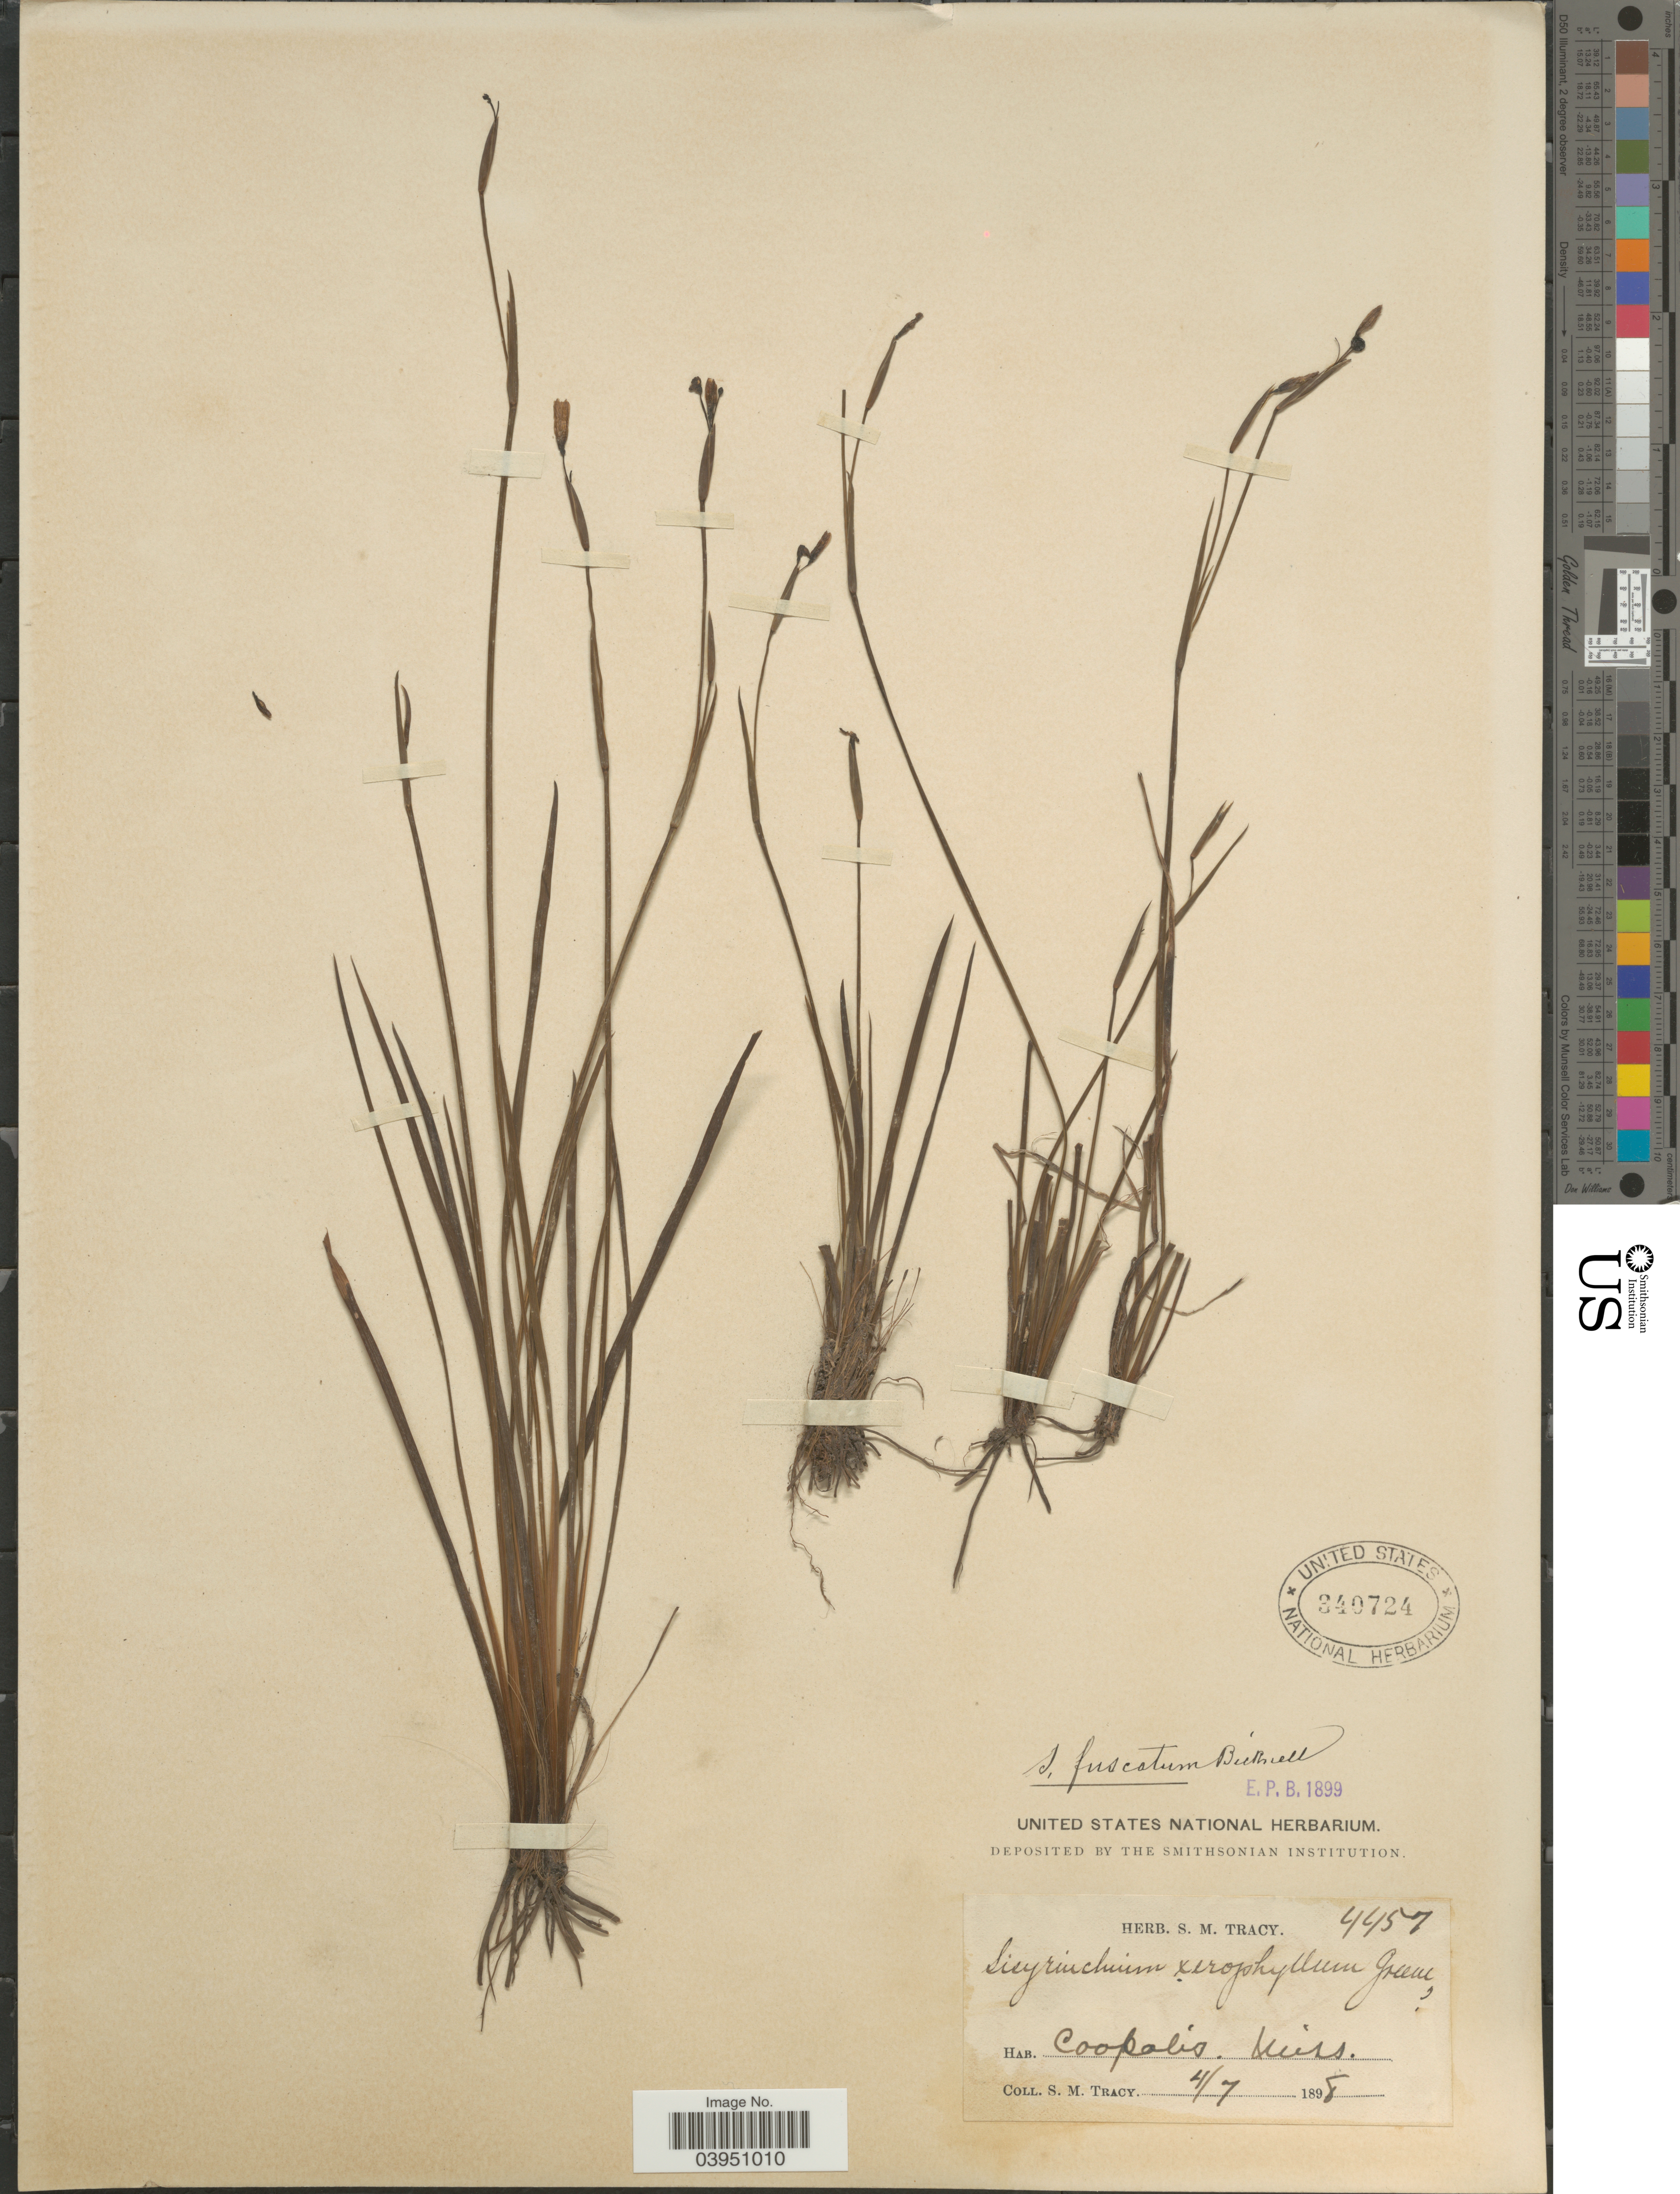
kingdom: Plantae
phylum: Tracheophyta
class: Liliopsida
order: Asparagales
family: Iridaceae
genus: Sisyrinchium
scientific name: Sisyrinchium fuscatum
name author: E.P. Bicknell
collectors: S. M. Tracy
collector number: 4457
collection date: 1898-04-07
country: United States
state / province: Mississippi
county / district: Harrison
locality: Coopolis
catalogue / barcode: US 340724